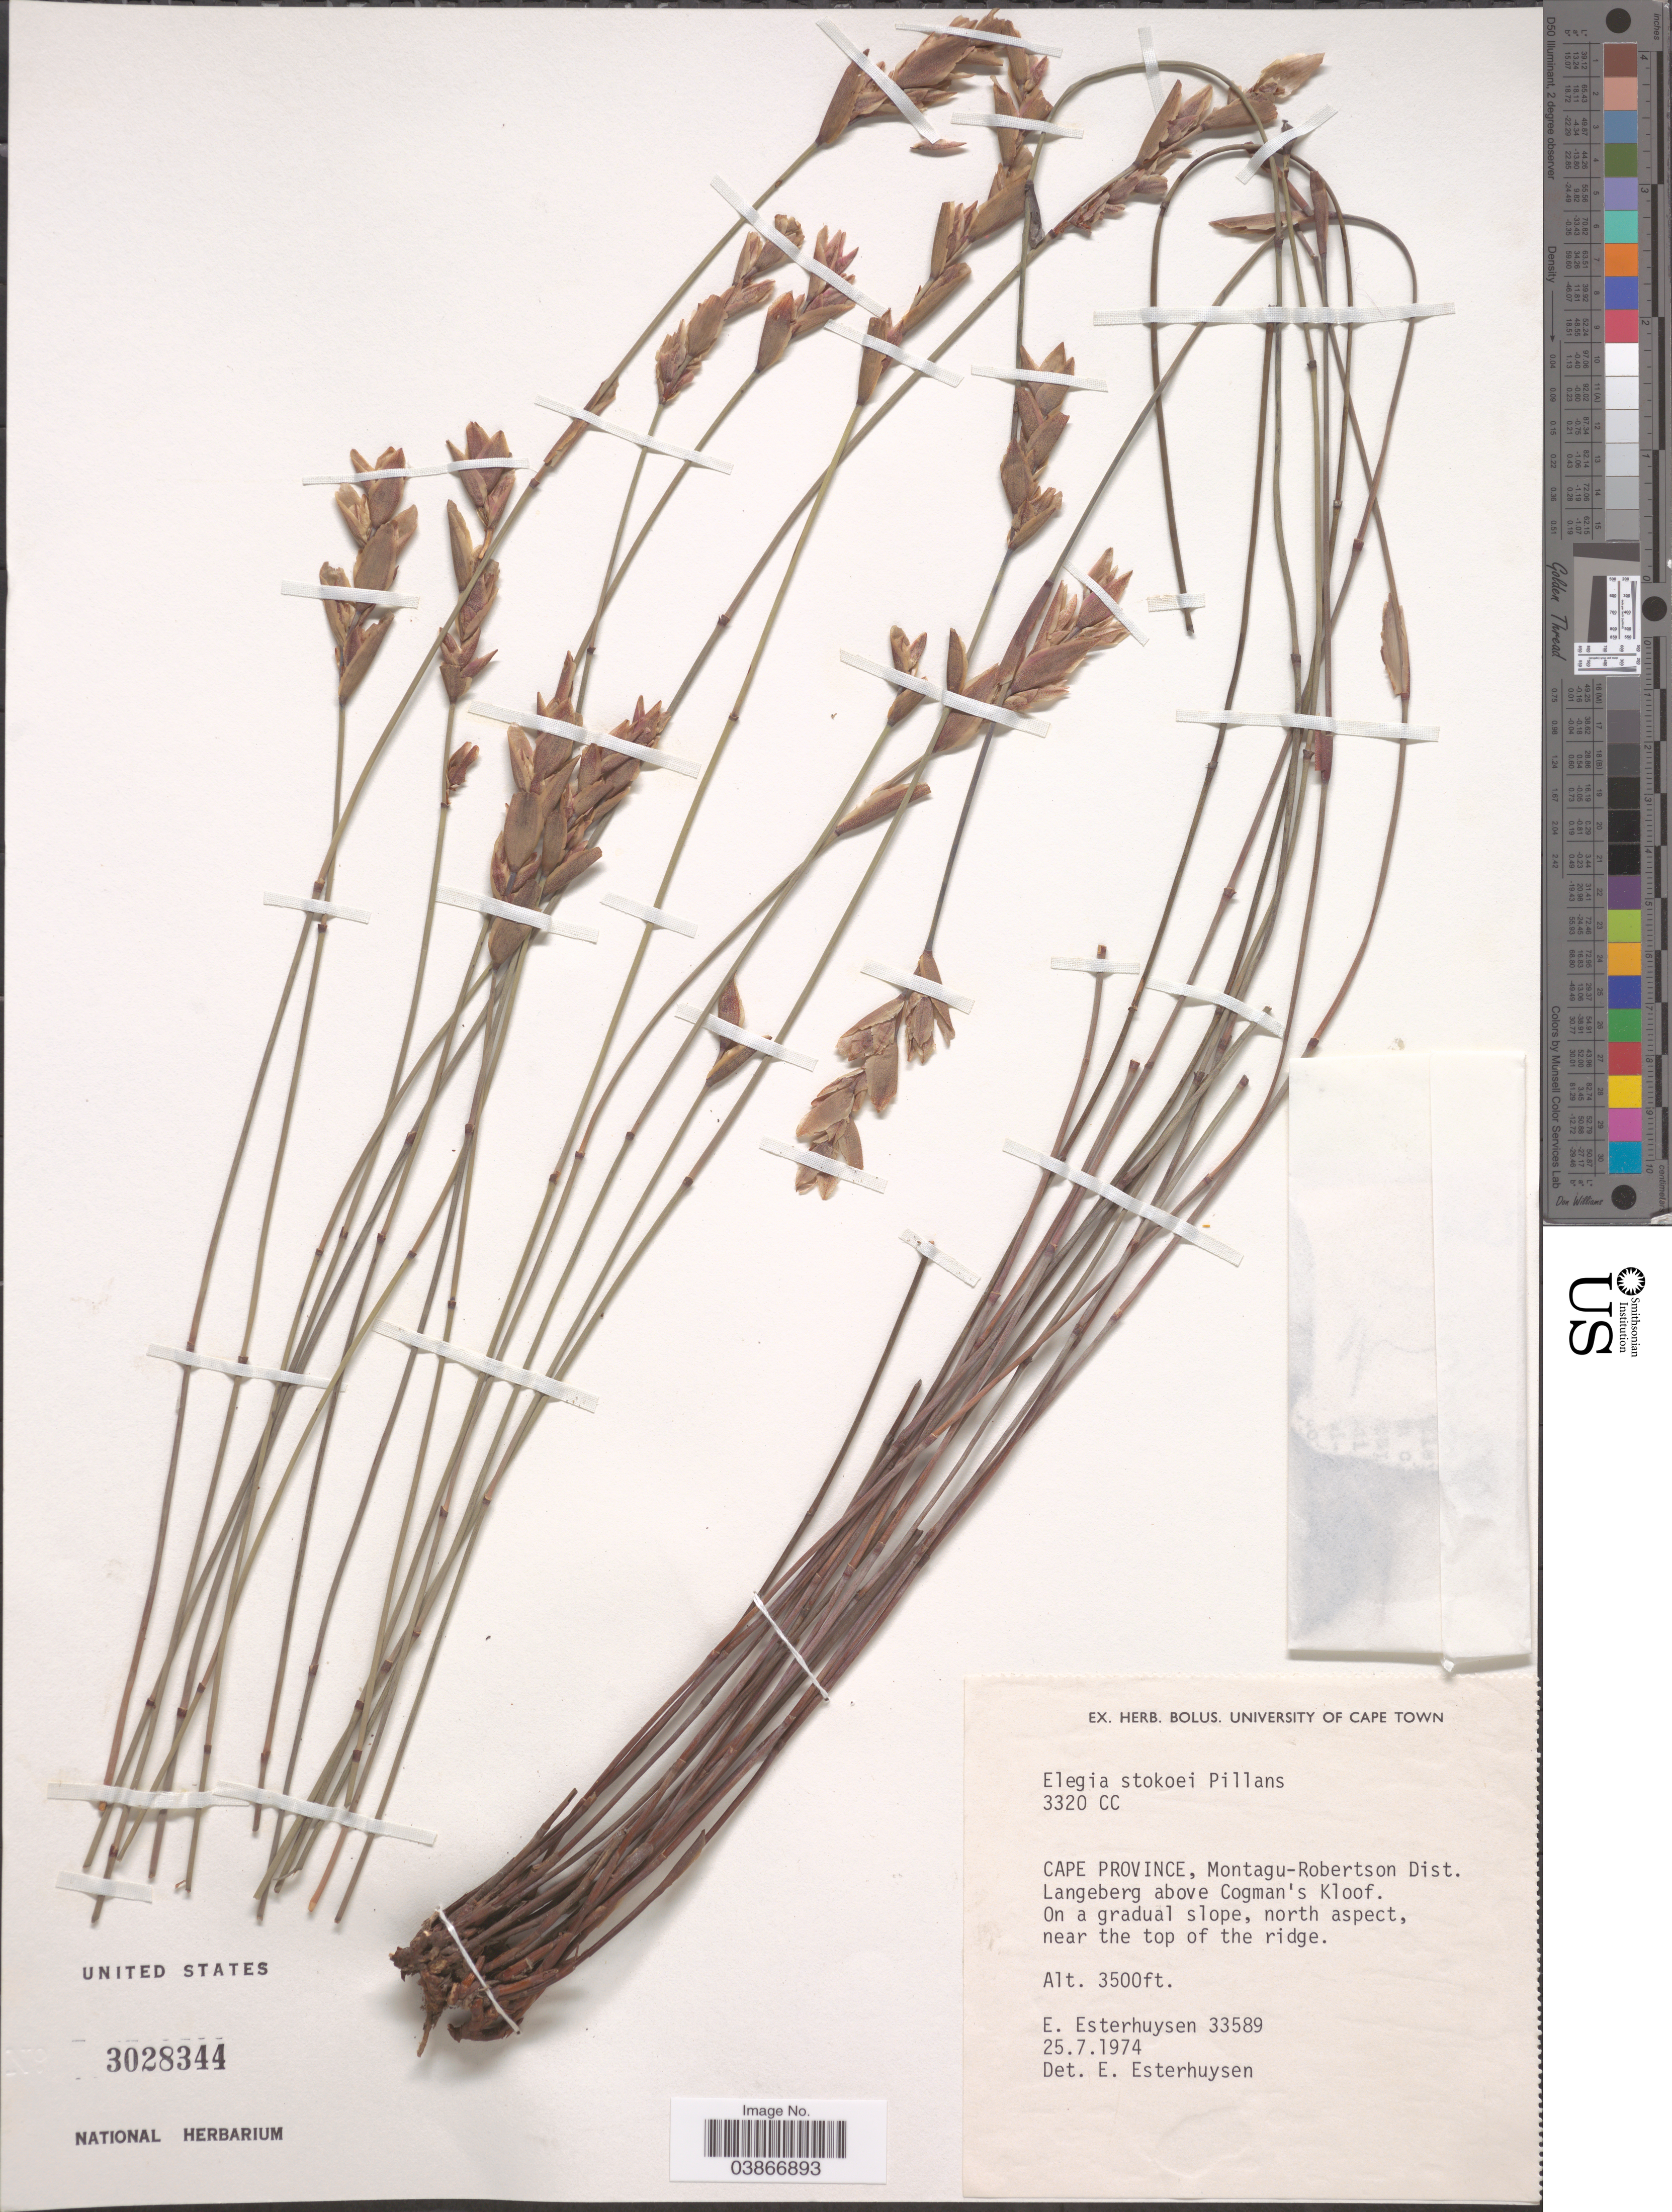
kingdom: Plantae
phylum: Tracheophyta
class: Liliopsida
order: Poales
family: Restionaceae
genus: Elegia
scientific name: Elegia stokoei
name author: Pillans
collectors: E. E. Esterhuysen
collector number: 33589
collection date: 1974-07-25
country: South Africa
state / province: Western Cape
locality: Montagu-Robertson Dist. Langeberg above Cogman's Kloof. On a gradual slope, north aspect, near the top of the ridge.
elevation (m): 1067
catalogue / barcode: US 3028344